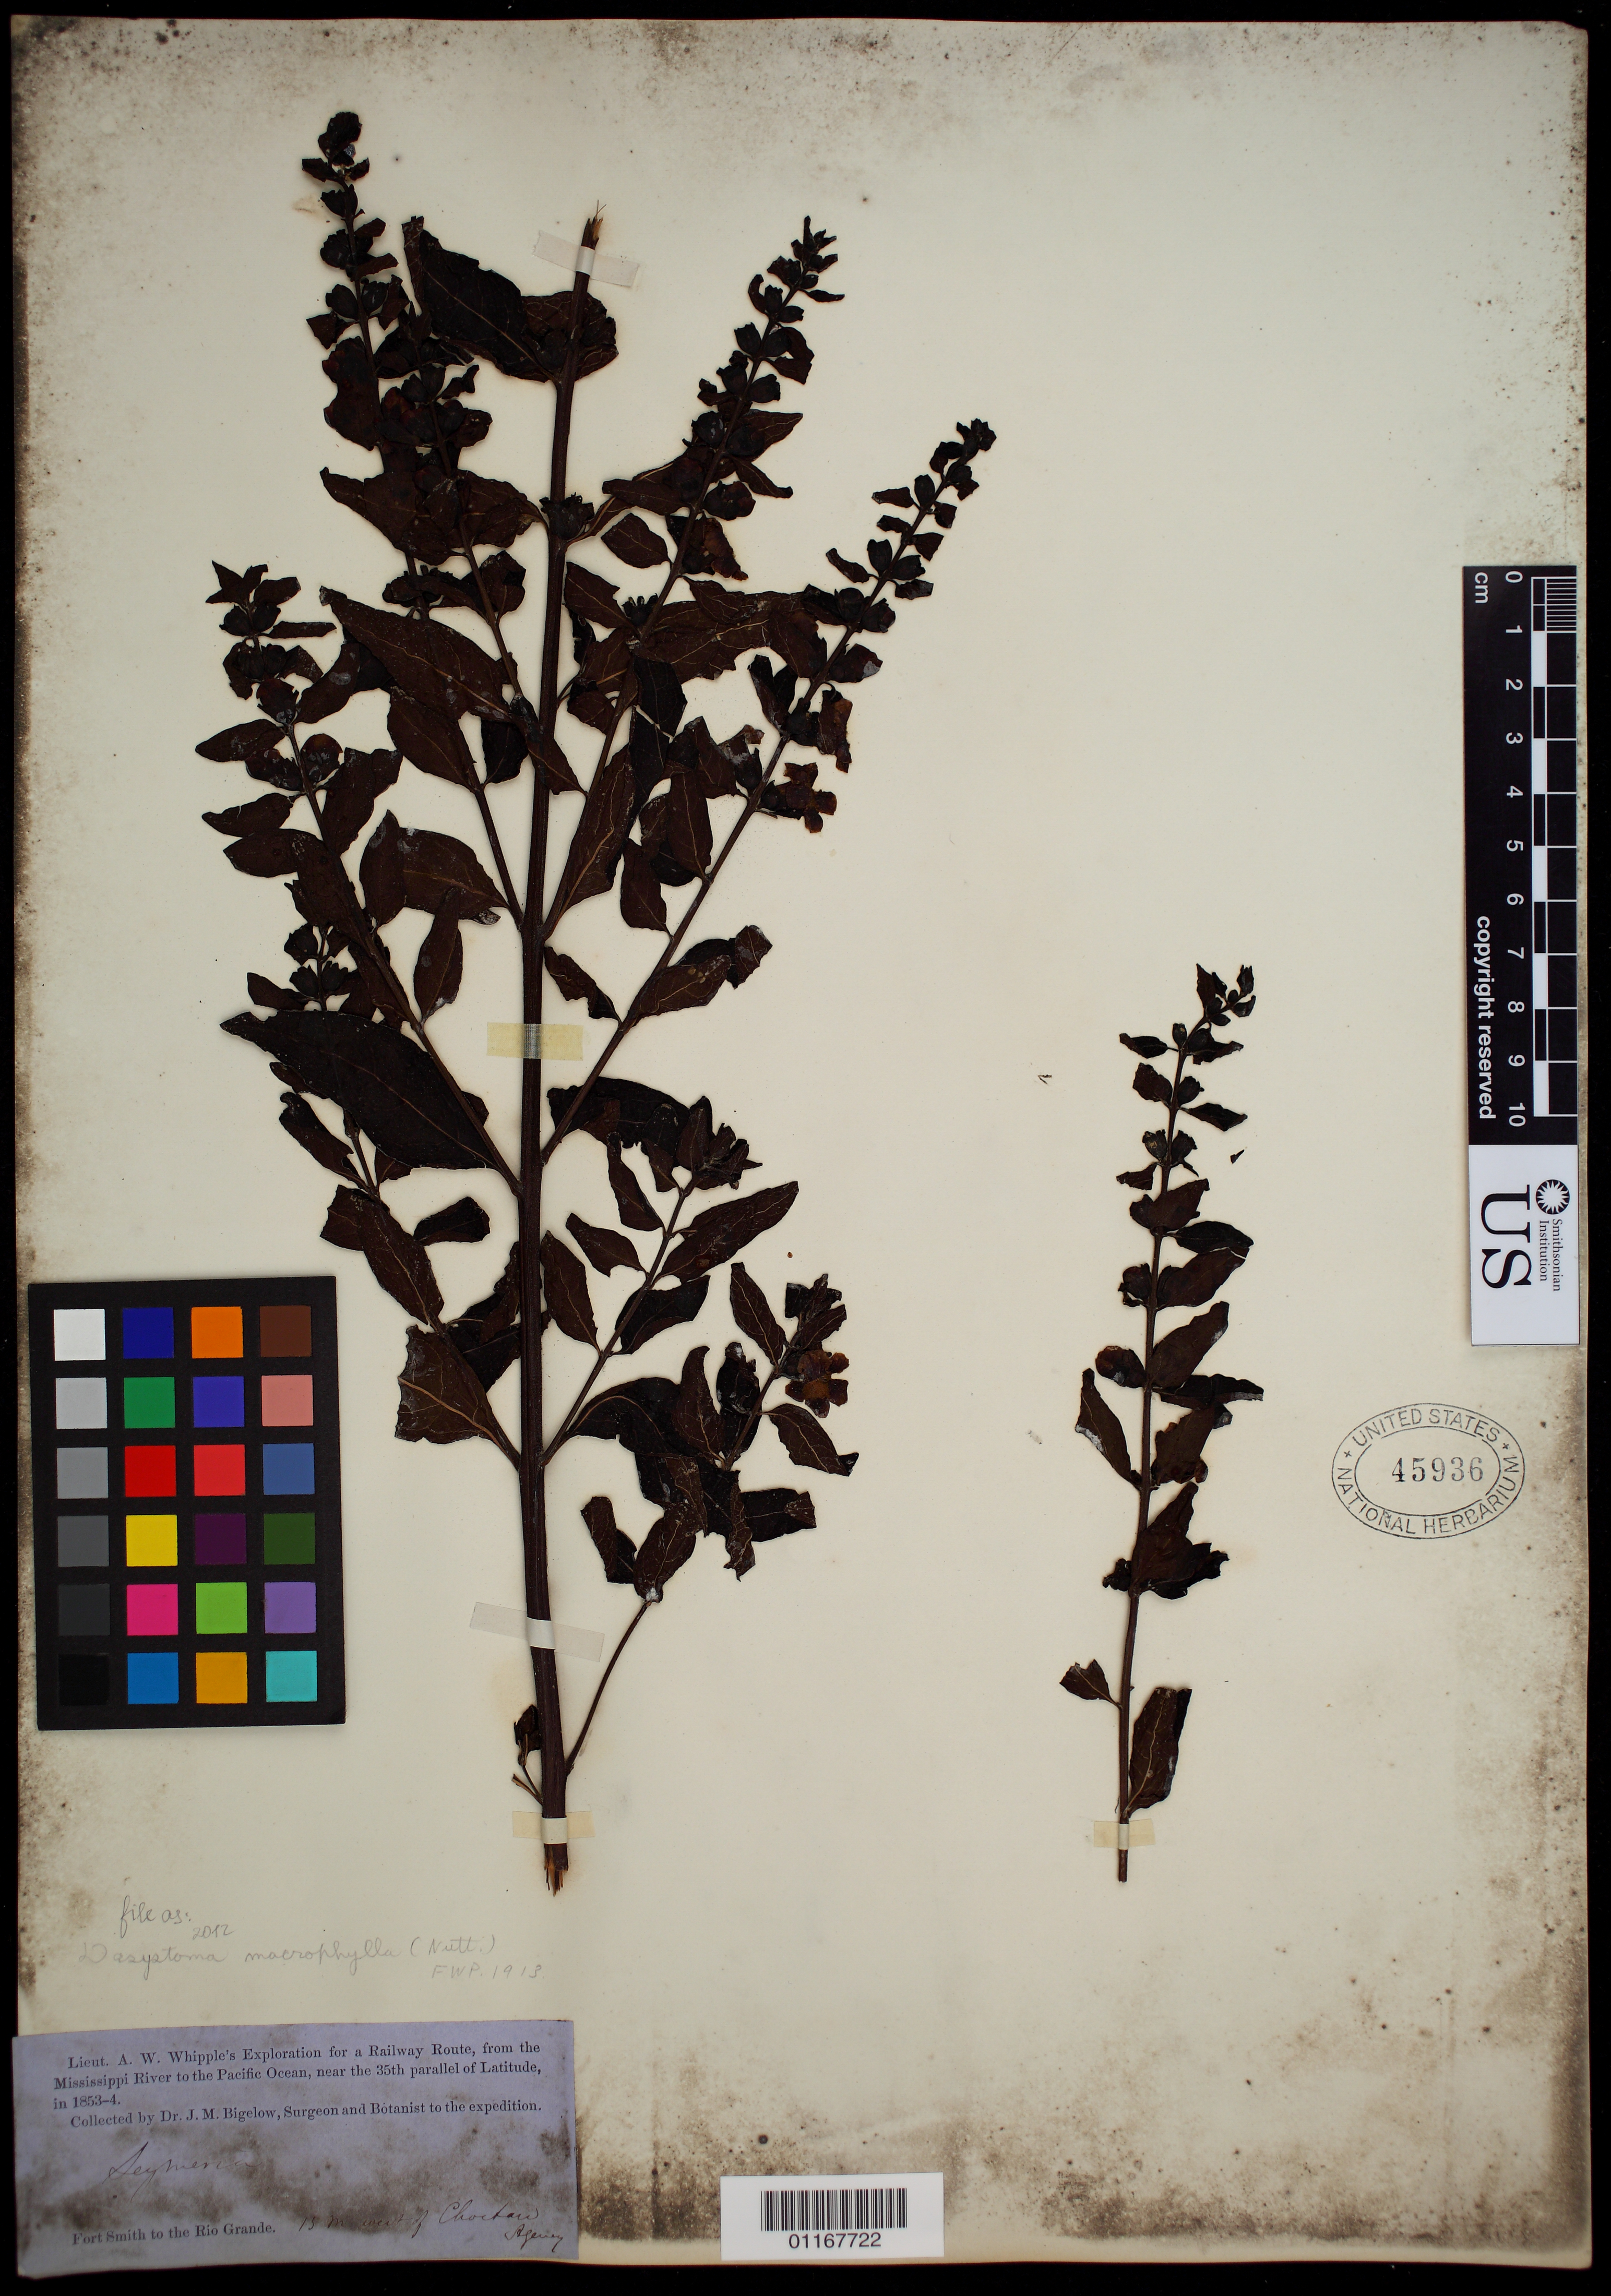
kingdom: Plantae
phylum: Tracheophyta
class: Magnoliopsida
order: Lamiales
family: Orobanchaceae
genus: Dasistoma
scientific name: Dasistoma macrophylla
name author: (Nutt.) Raf.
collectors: J. M. Bigelow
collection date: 1853/1854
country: United States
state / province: Oklahoma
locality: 15 miles west of Choctaw Agency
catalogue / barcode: US 45936